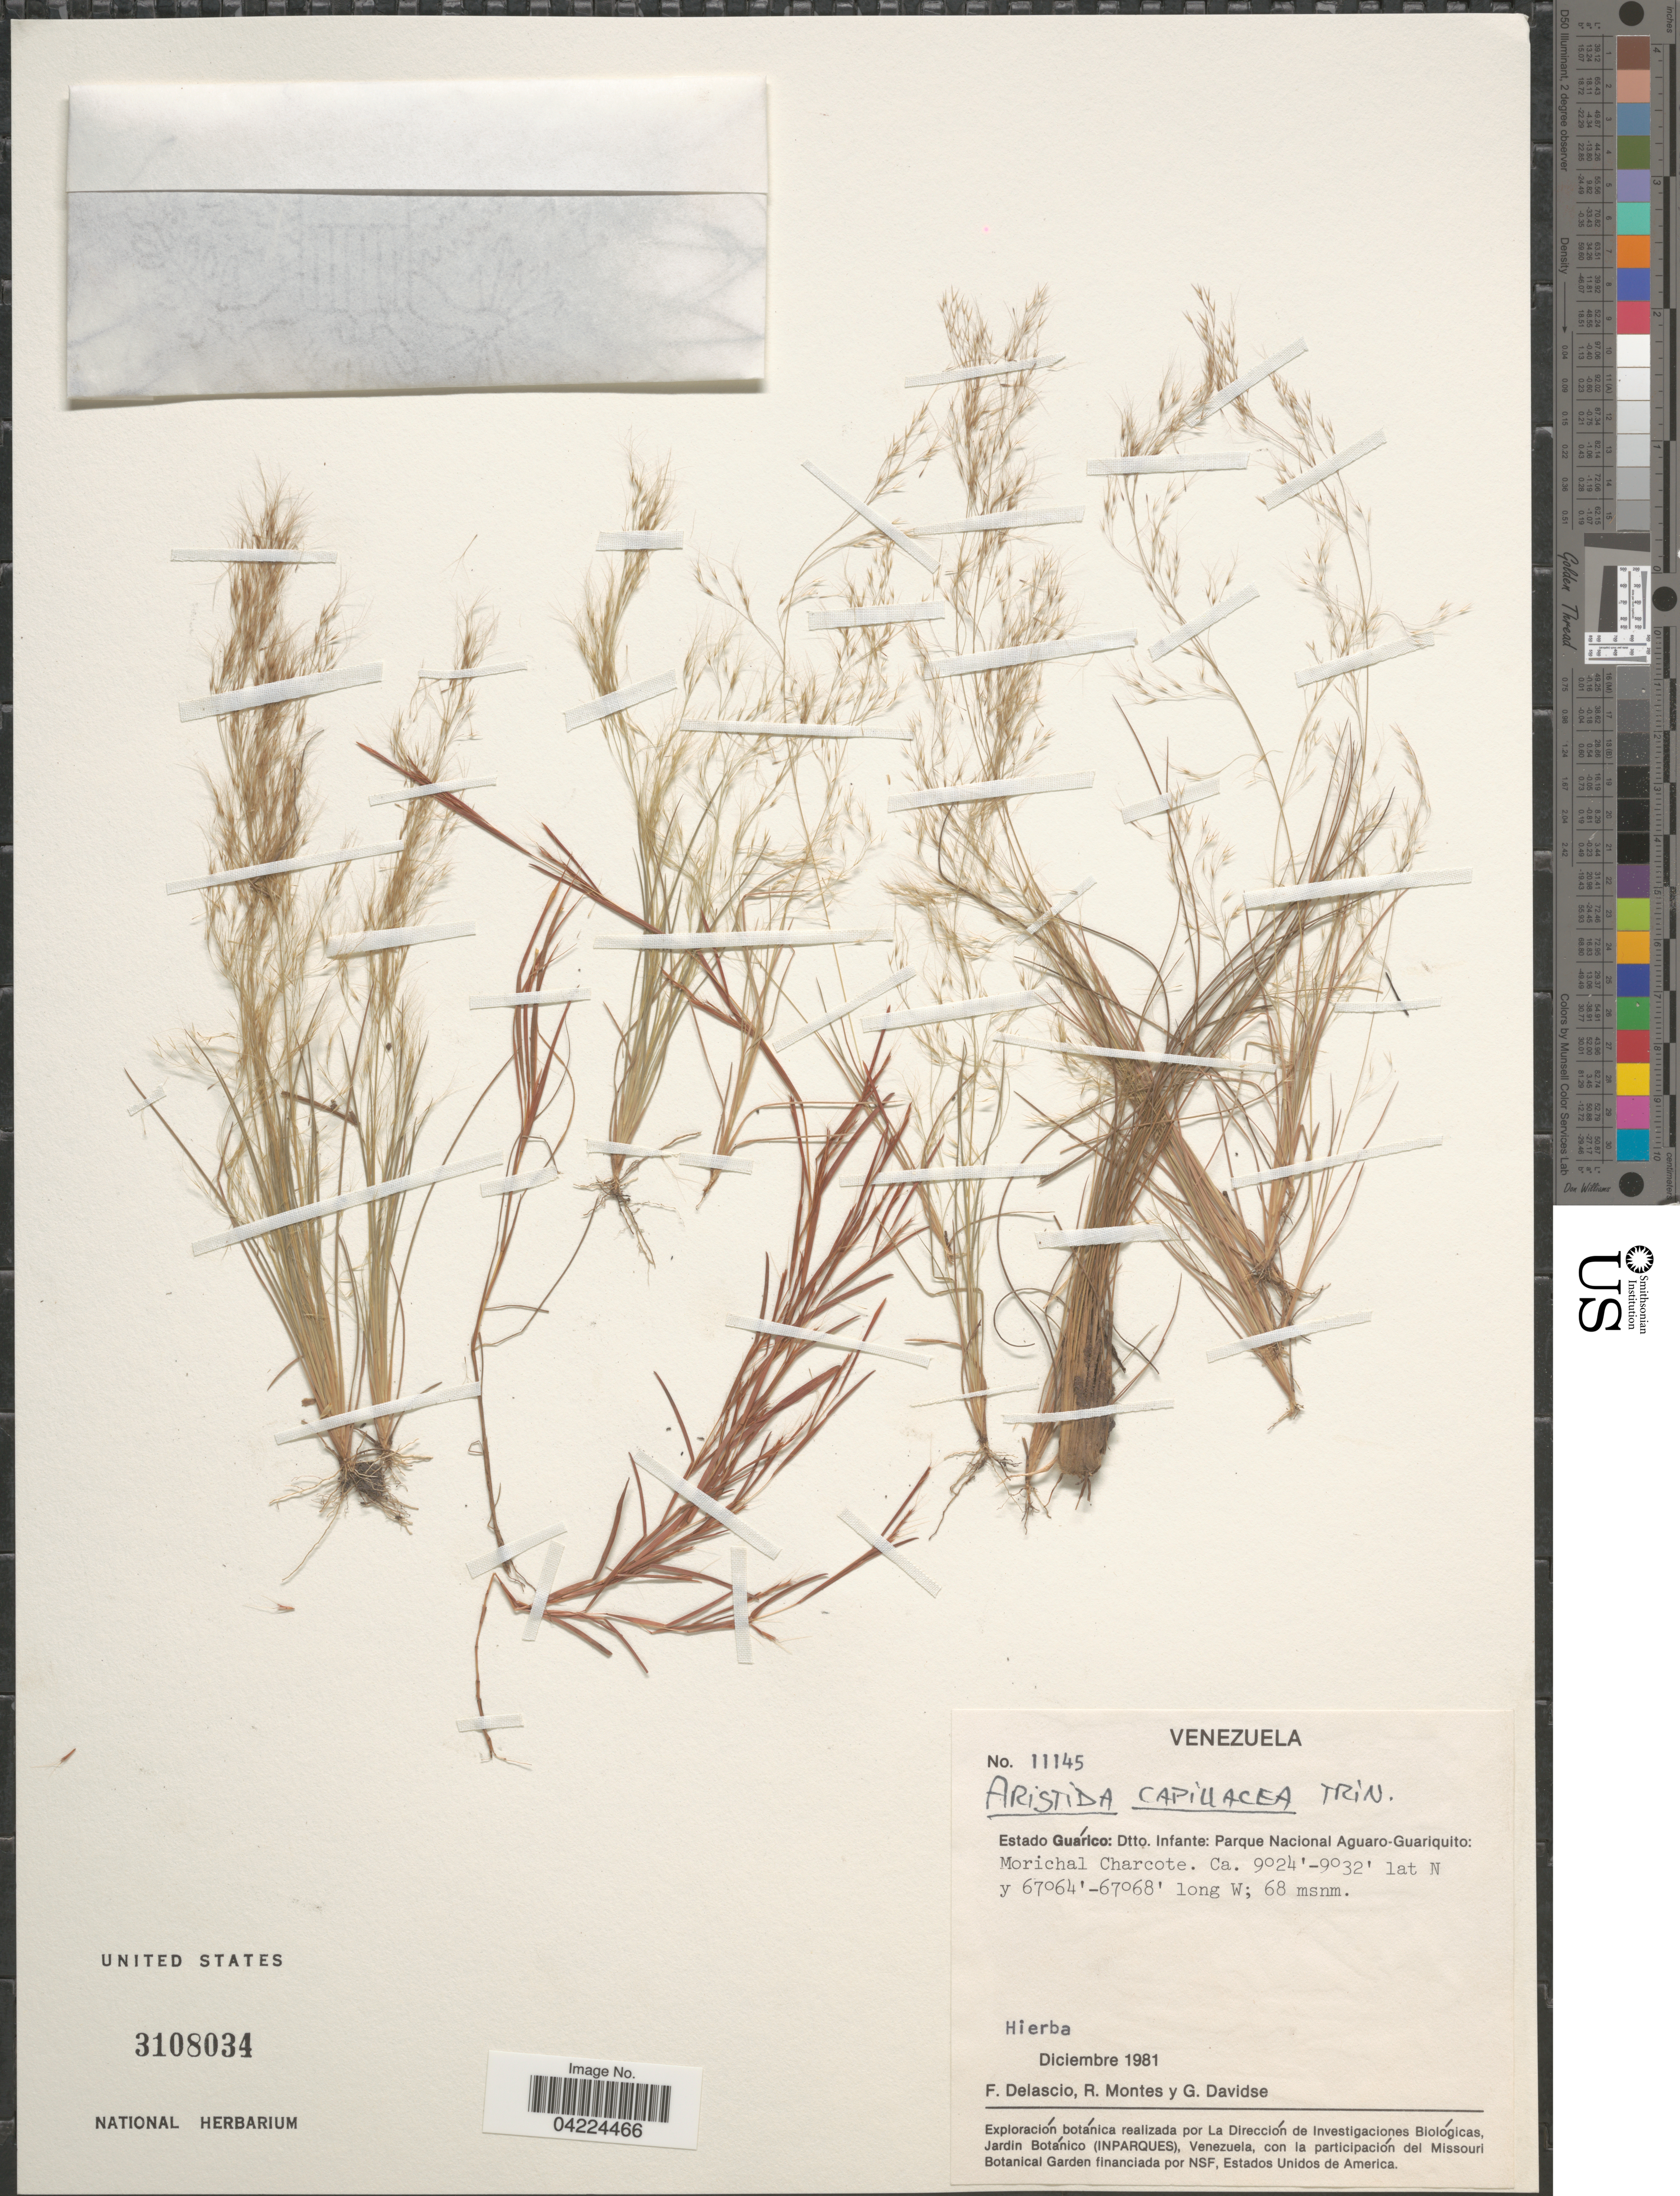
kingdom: Plantae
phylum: Tracheophyta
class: Liliopsida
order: Poales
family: Poaceae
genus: Aristida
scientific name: Aristida capillacea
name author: Lam.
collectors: F. Delascio C., R. Montes & G. Davidse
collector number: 11145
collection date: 1981-12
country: Venezuela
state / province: Guarico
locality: Dtto. Infante: Parque Nacional Aguaro-Guariquito: Morichal Charcote.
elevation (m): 68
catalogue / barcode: US 3108034